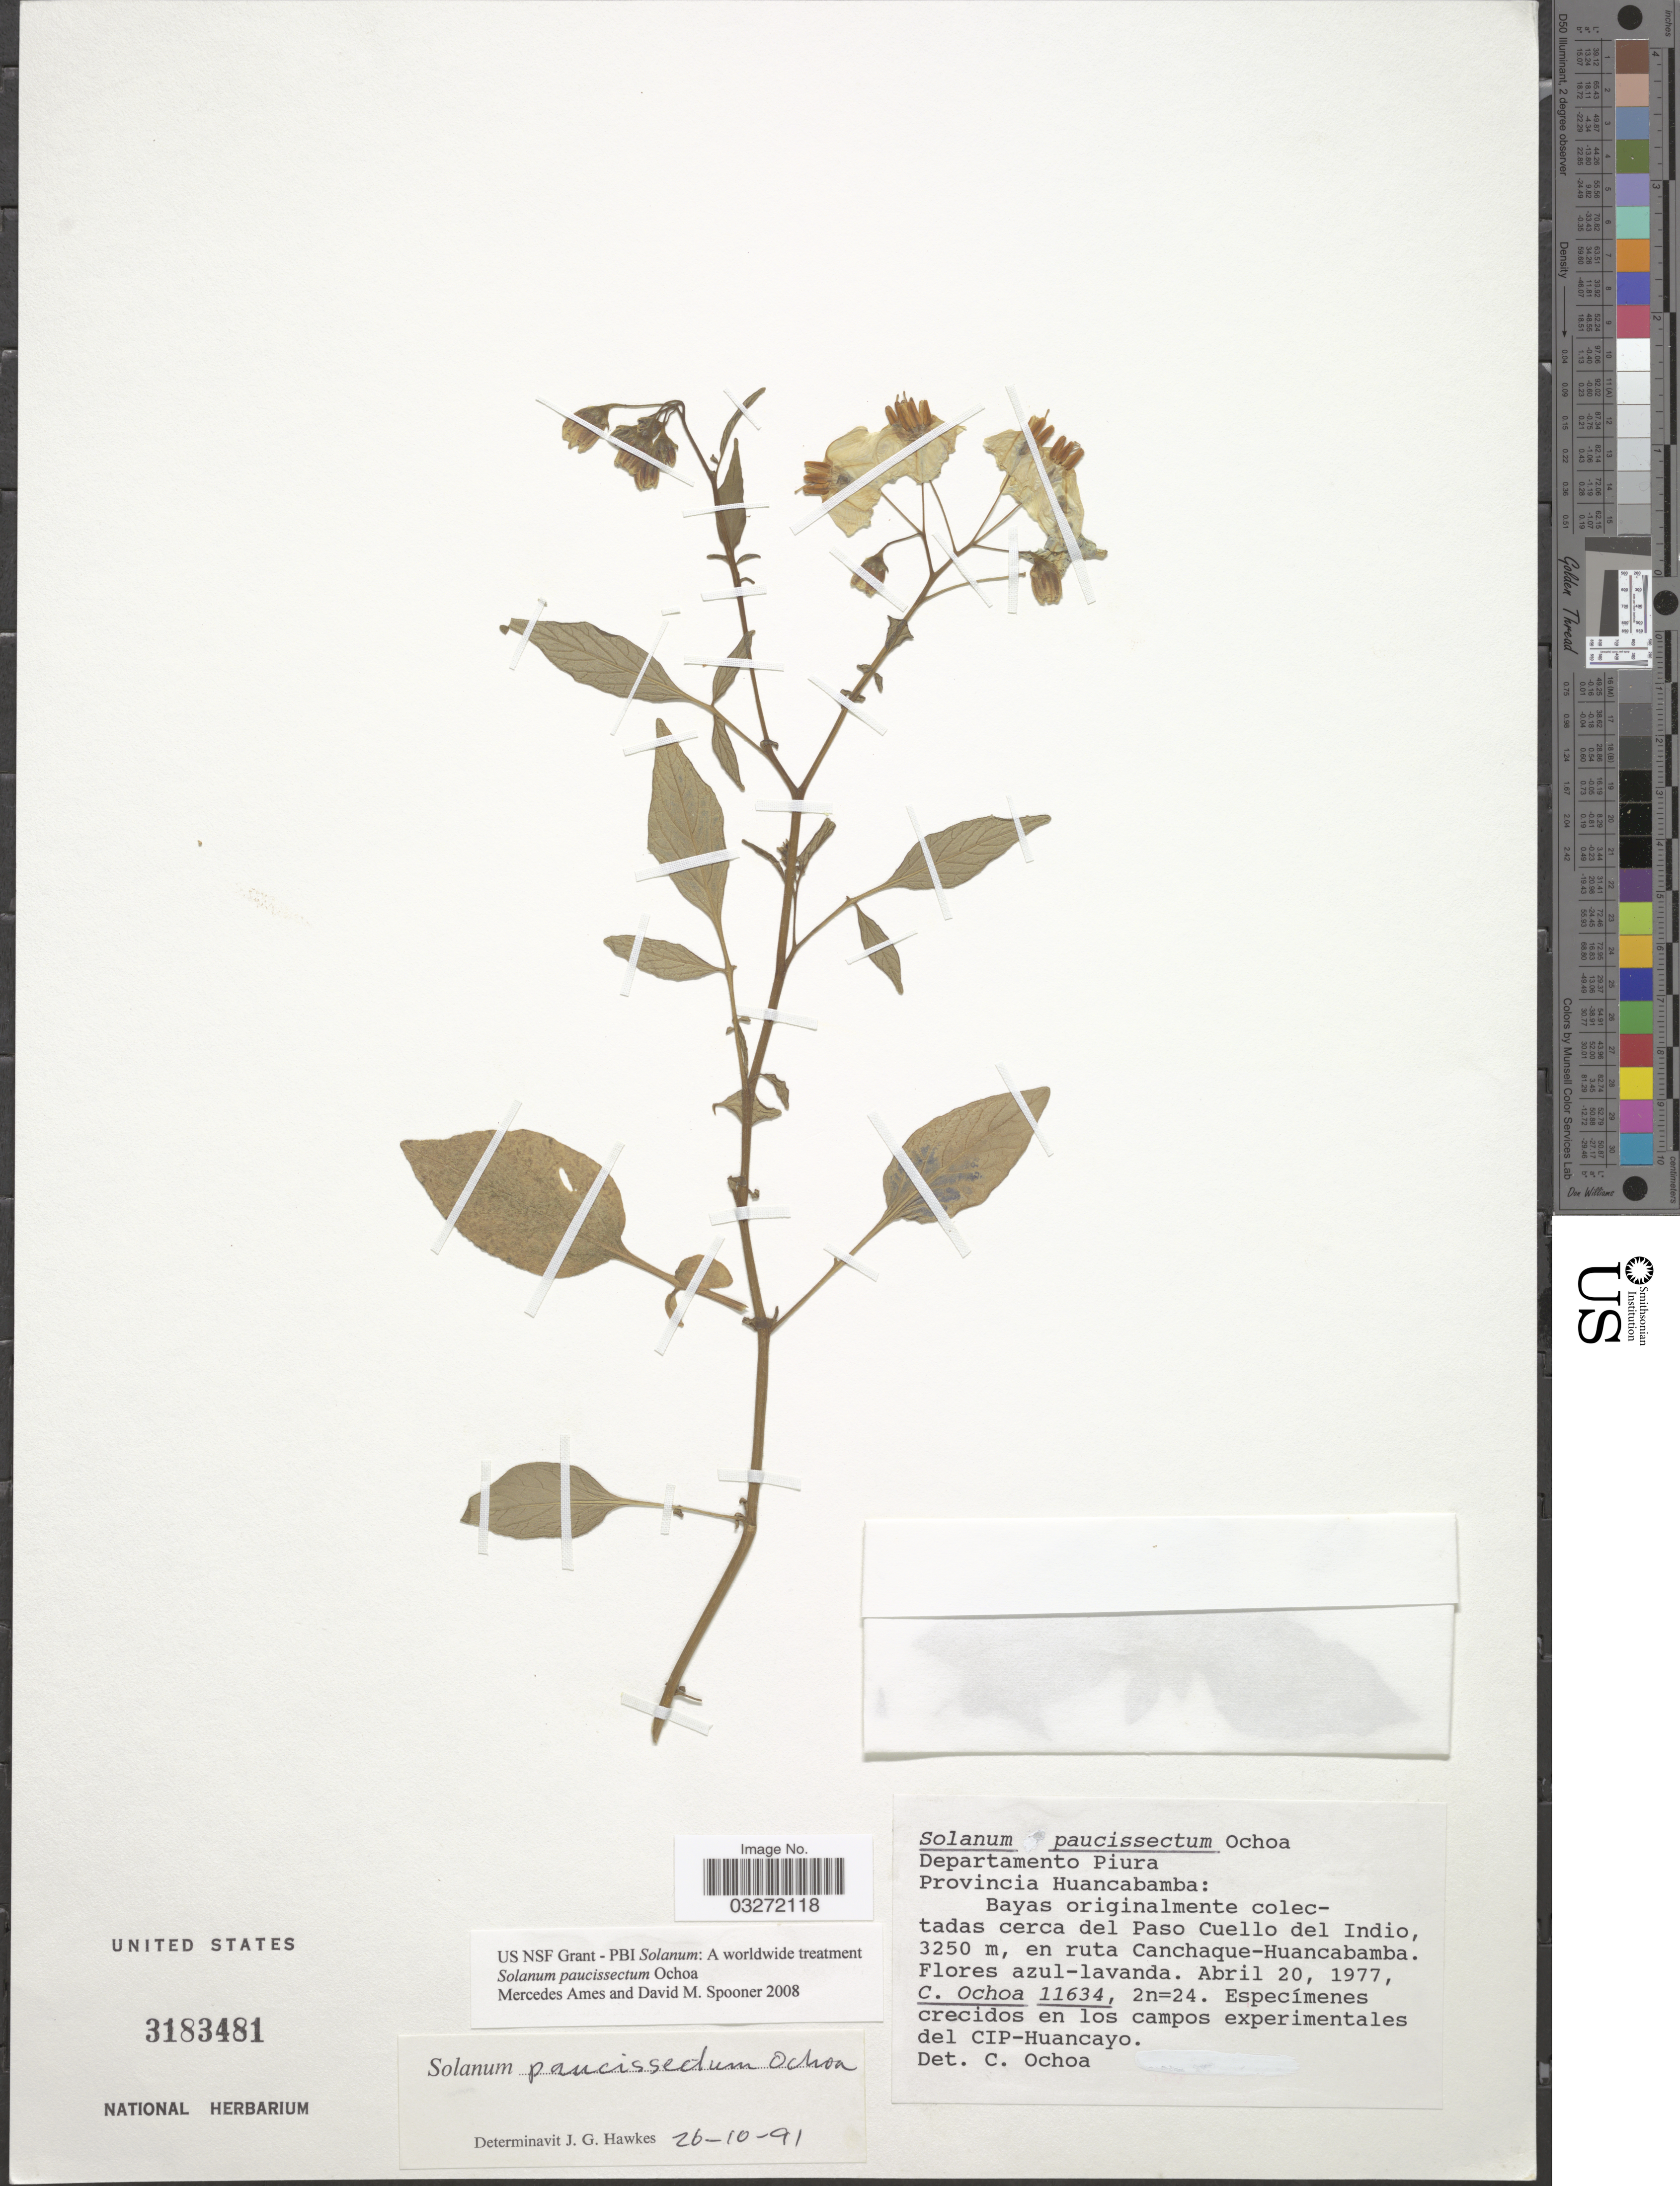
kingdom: Plantae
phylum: Tracheophyta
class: Magnoliopsida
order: Solanales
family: Solanaceae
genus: Solanum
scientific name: Solanum paucissectum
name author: Ochoa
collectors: C. Ochoa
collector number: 11634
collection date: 1977-04-20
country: Peru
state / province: Piura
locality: Departamento Piura. Provincia Huancabamba: Bayas originalmente colectadas cerca del Paso Cuello del Indio, en ruta Canchaque-Huancabamba.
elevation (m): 3250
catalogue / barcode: US 3183481